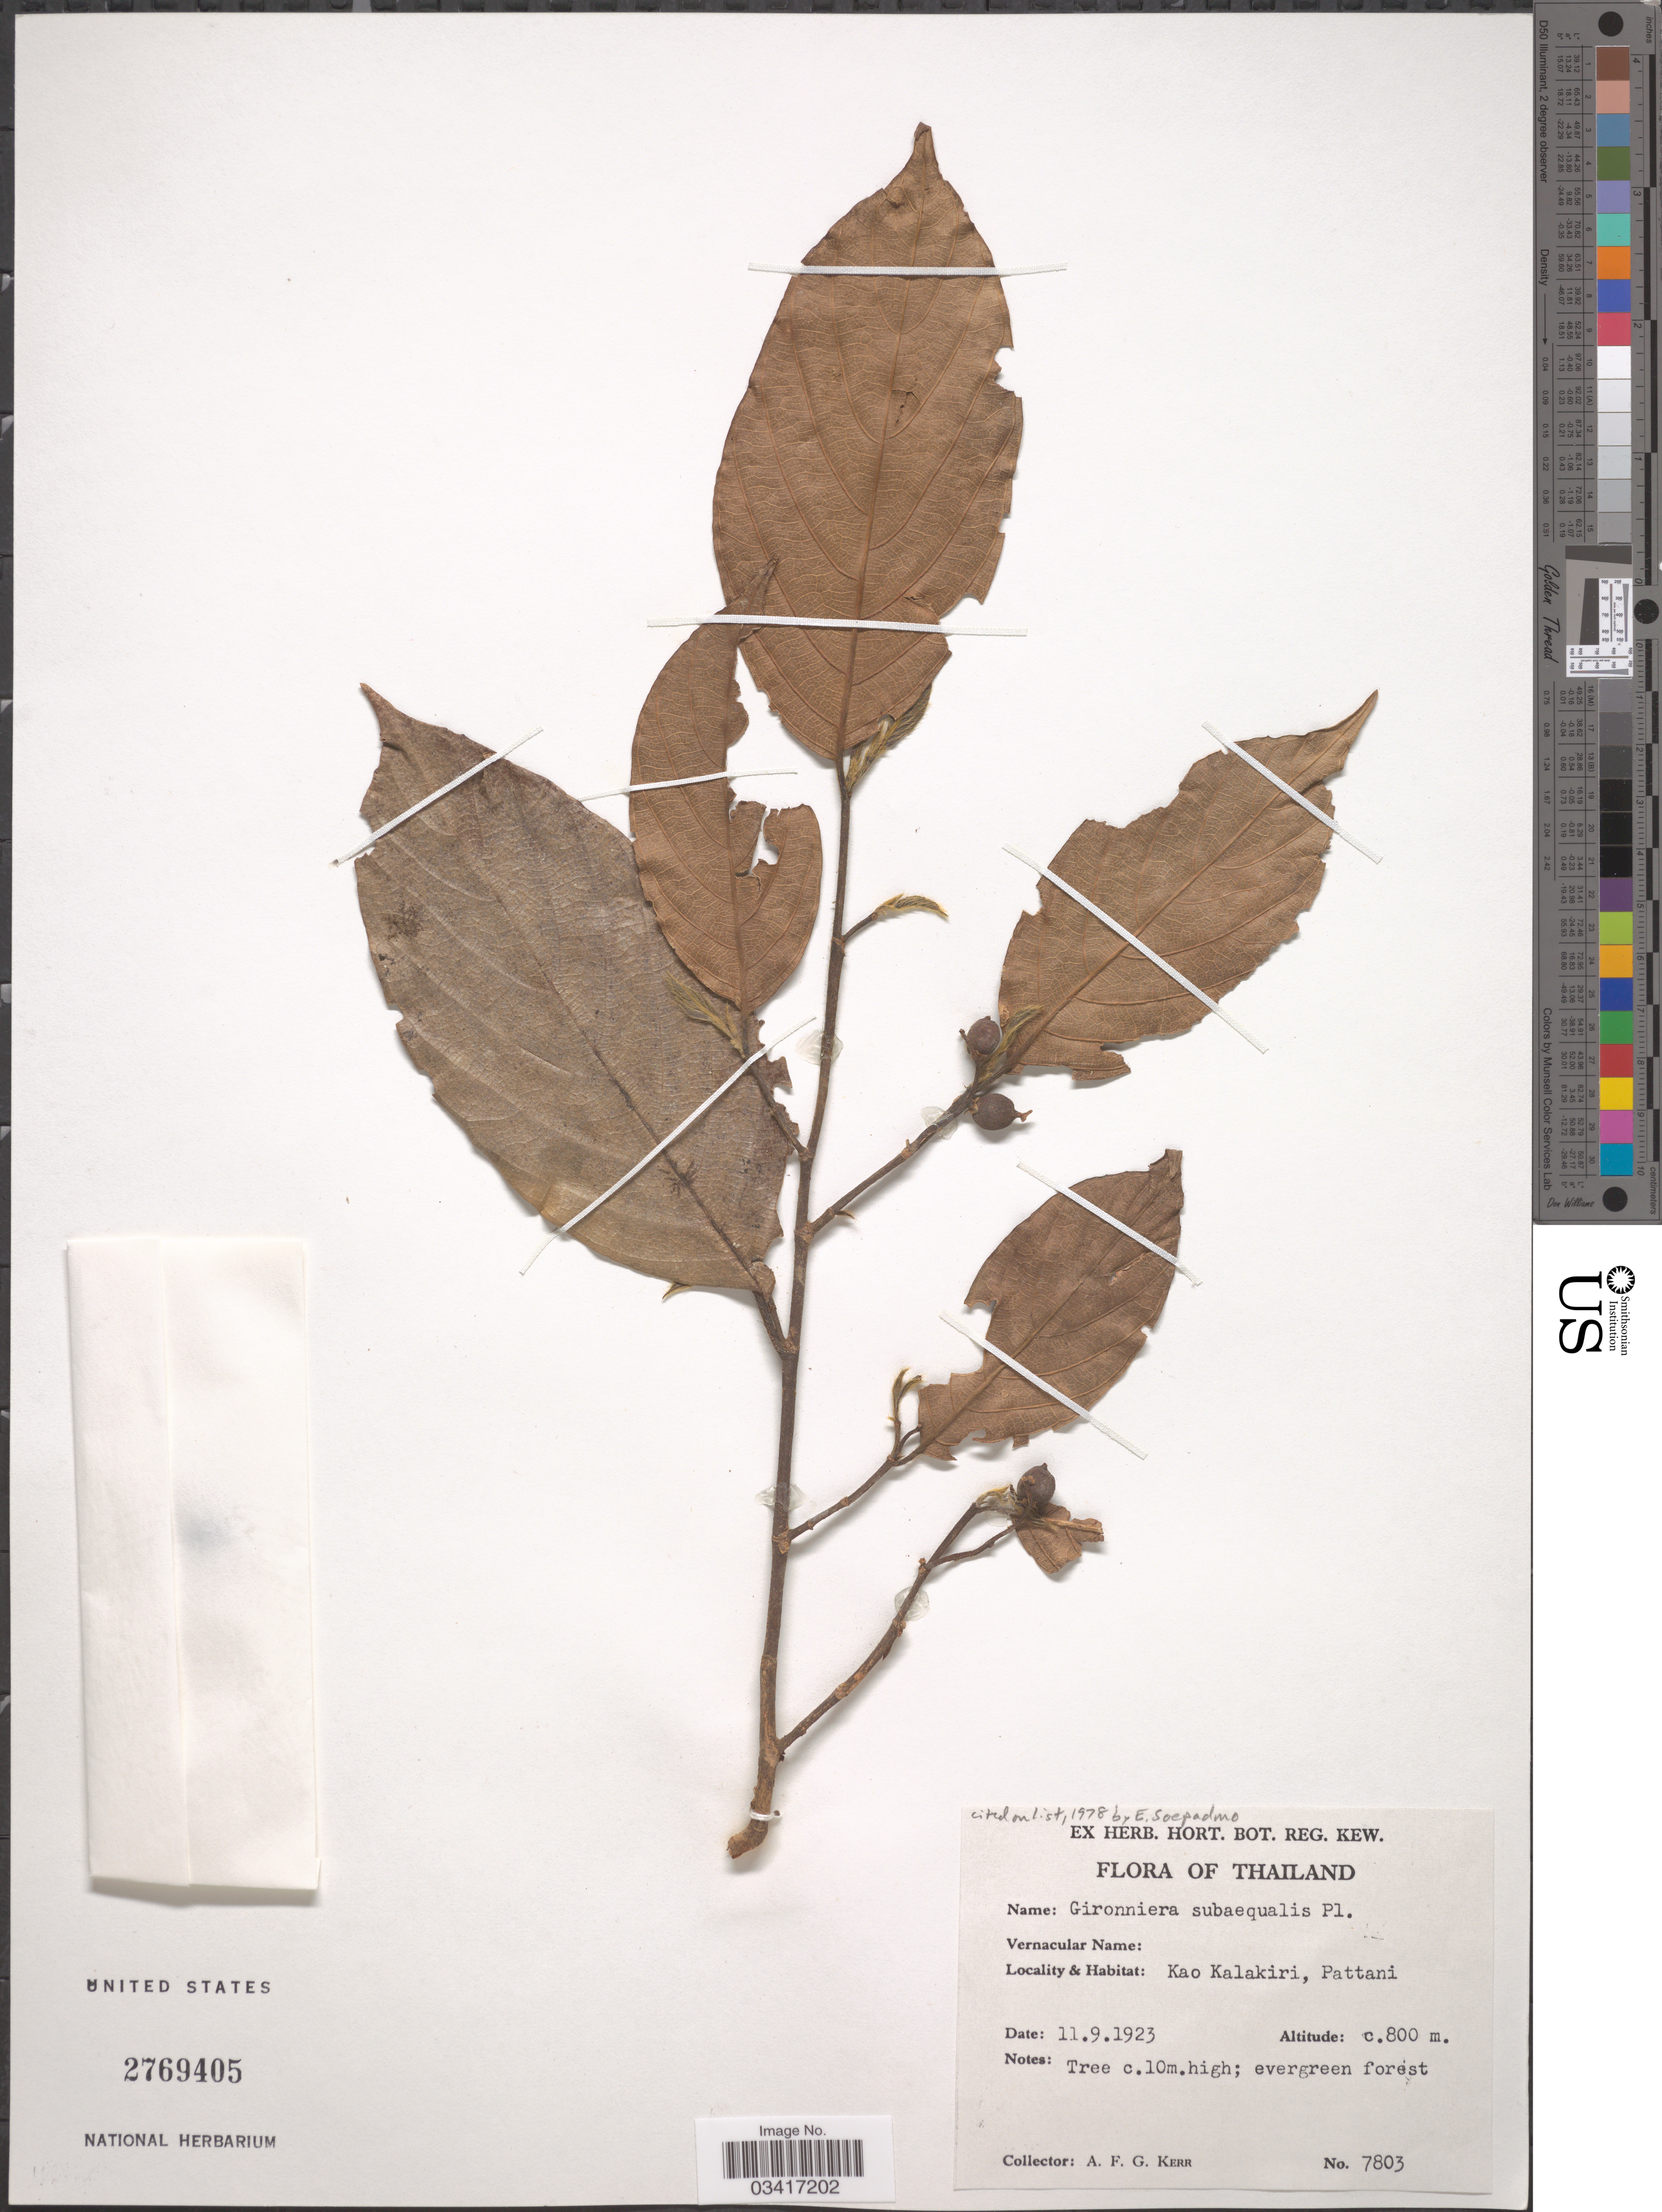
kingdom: Plantae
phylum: Tracheophyta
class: Magnoliopsida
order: Rosales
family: Cannabaceae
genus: Gironniera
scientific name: Gironniera subaequalis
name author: Planch.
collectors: A. F. G. Kerr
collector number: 7803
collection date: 1923-09-11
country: Thailand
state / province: Pattani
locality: Kao Kalakiri.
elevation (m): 800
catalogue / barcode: US 2769405